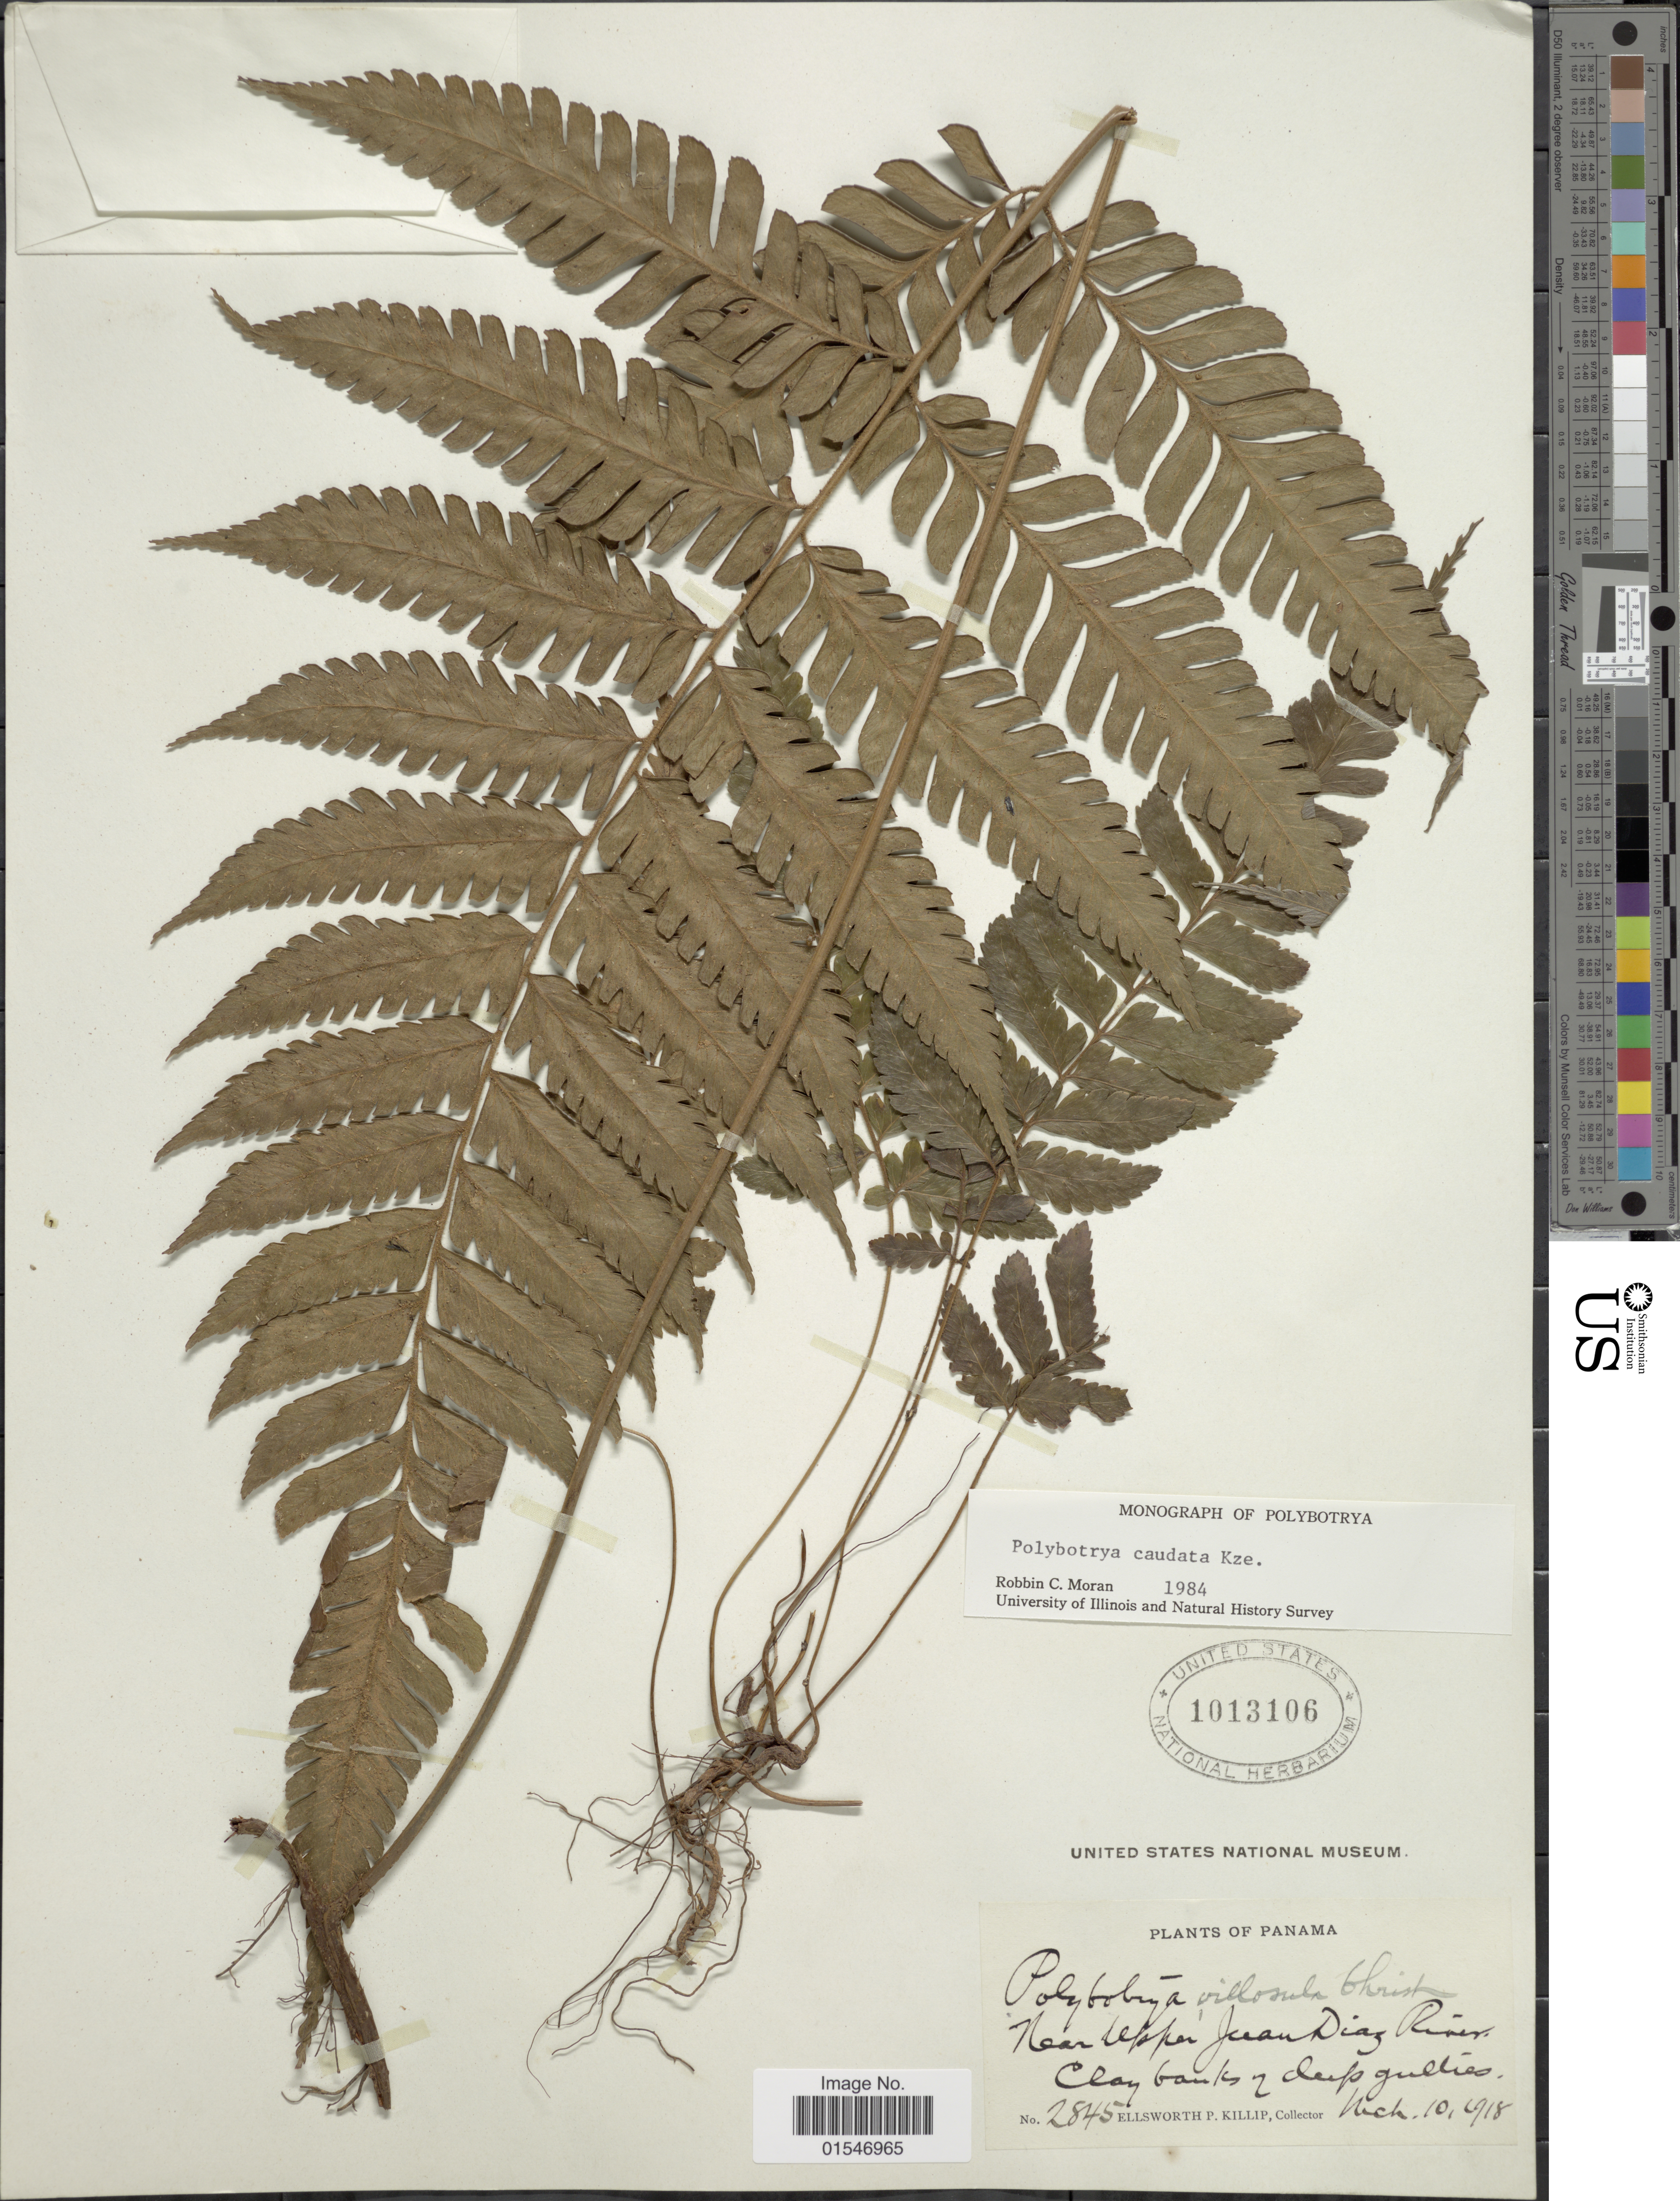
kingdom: Plantae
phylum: Tracheophyta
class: Polypodiopsida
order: Polypodiales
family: Dryopteridaceae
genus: Polybotrya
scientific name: Polybotrya caudata f. caudata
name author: Kunze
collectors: E. P. Killip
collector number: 2845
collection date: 1918-03-10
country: Panama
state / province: Panamá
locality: Near upper Juan Diaz River.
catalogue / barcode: US 1013106